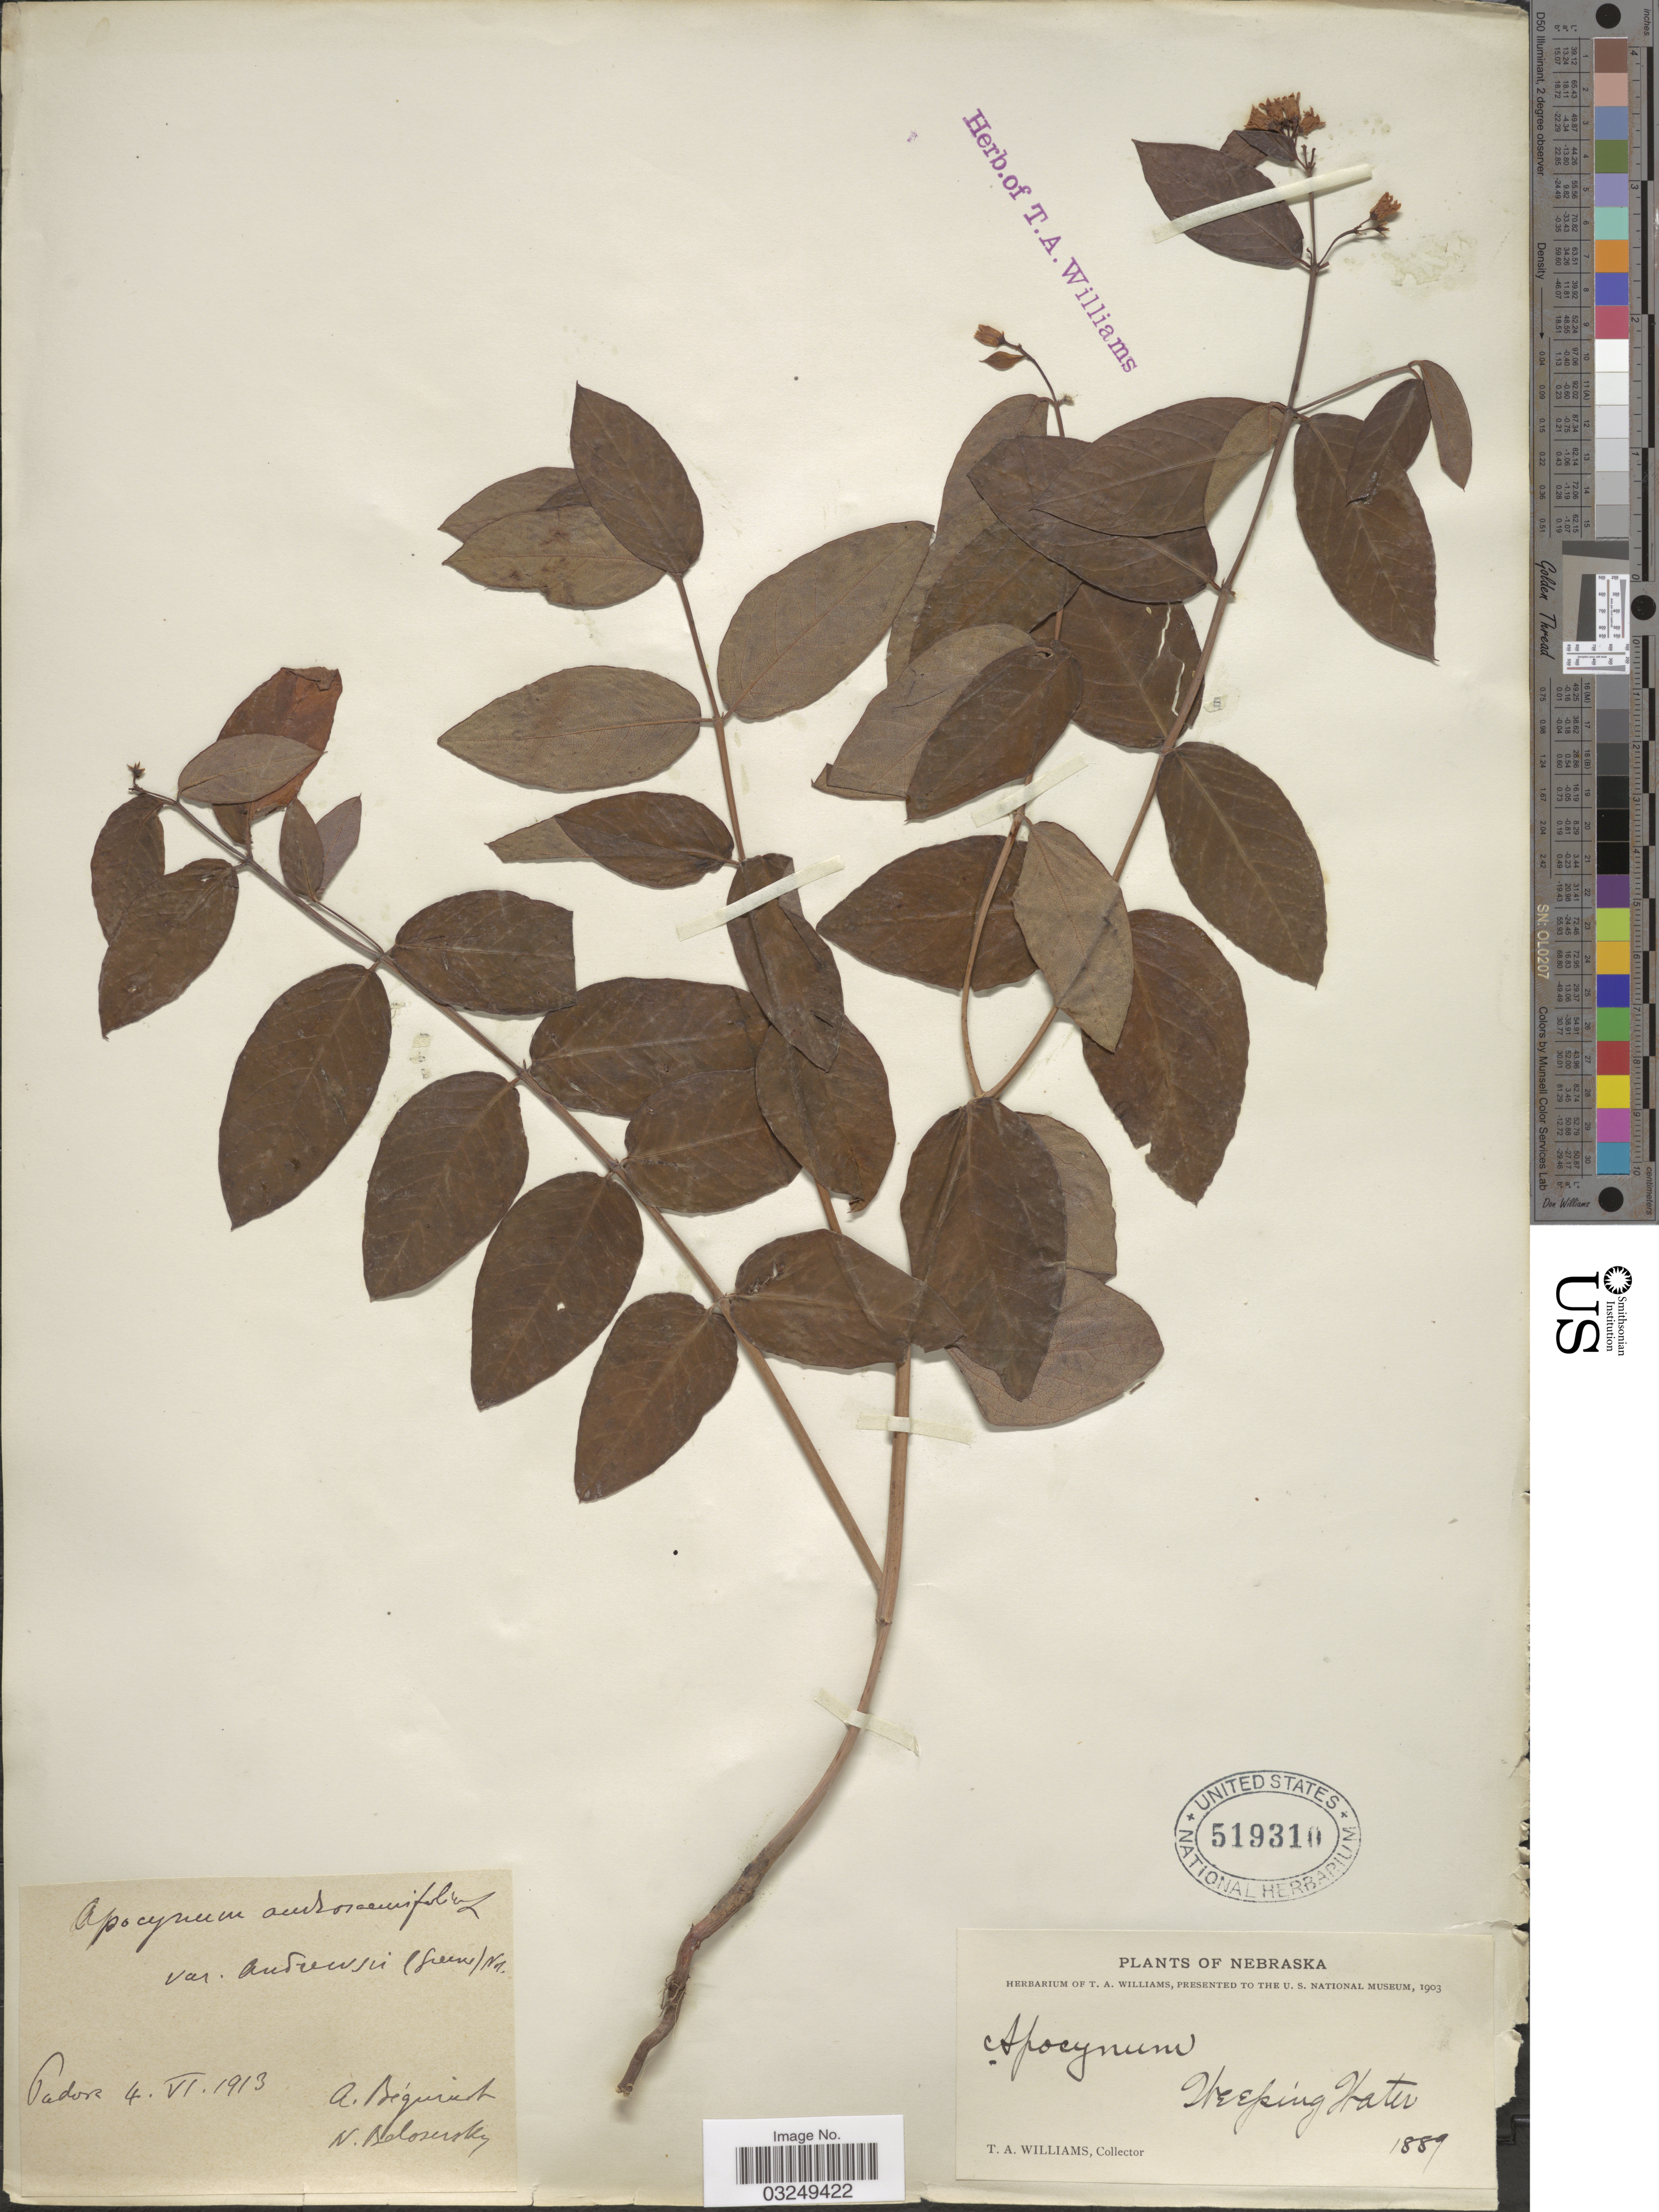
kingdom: Plantae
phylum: Tracheophyta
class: Magnoliopsida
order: Gentianales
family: Apocynaceae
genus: Apocynum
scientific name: Apocynum andrewsii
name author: Greene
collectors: T. Williams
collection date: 1889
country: United States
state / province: Nebraska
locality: Weeping Water.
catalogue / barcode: US 519310